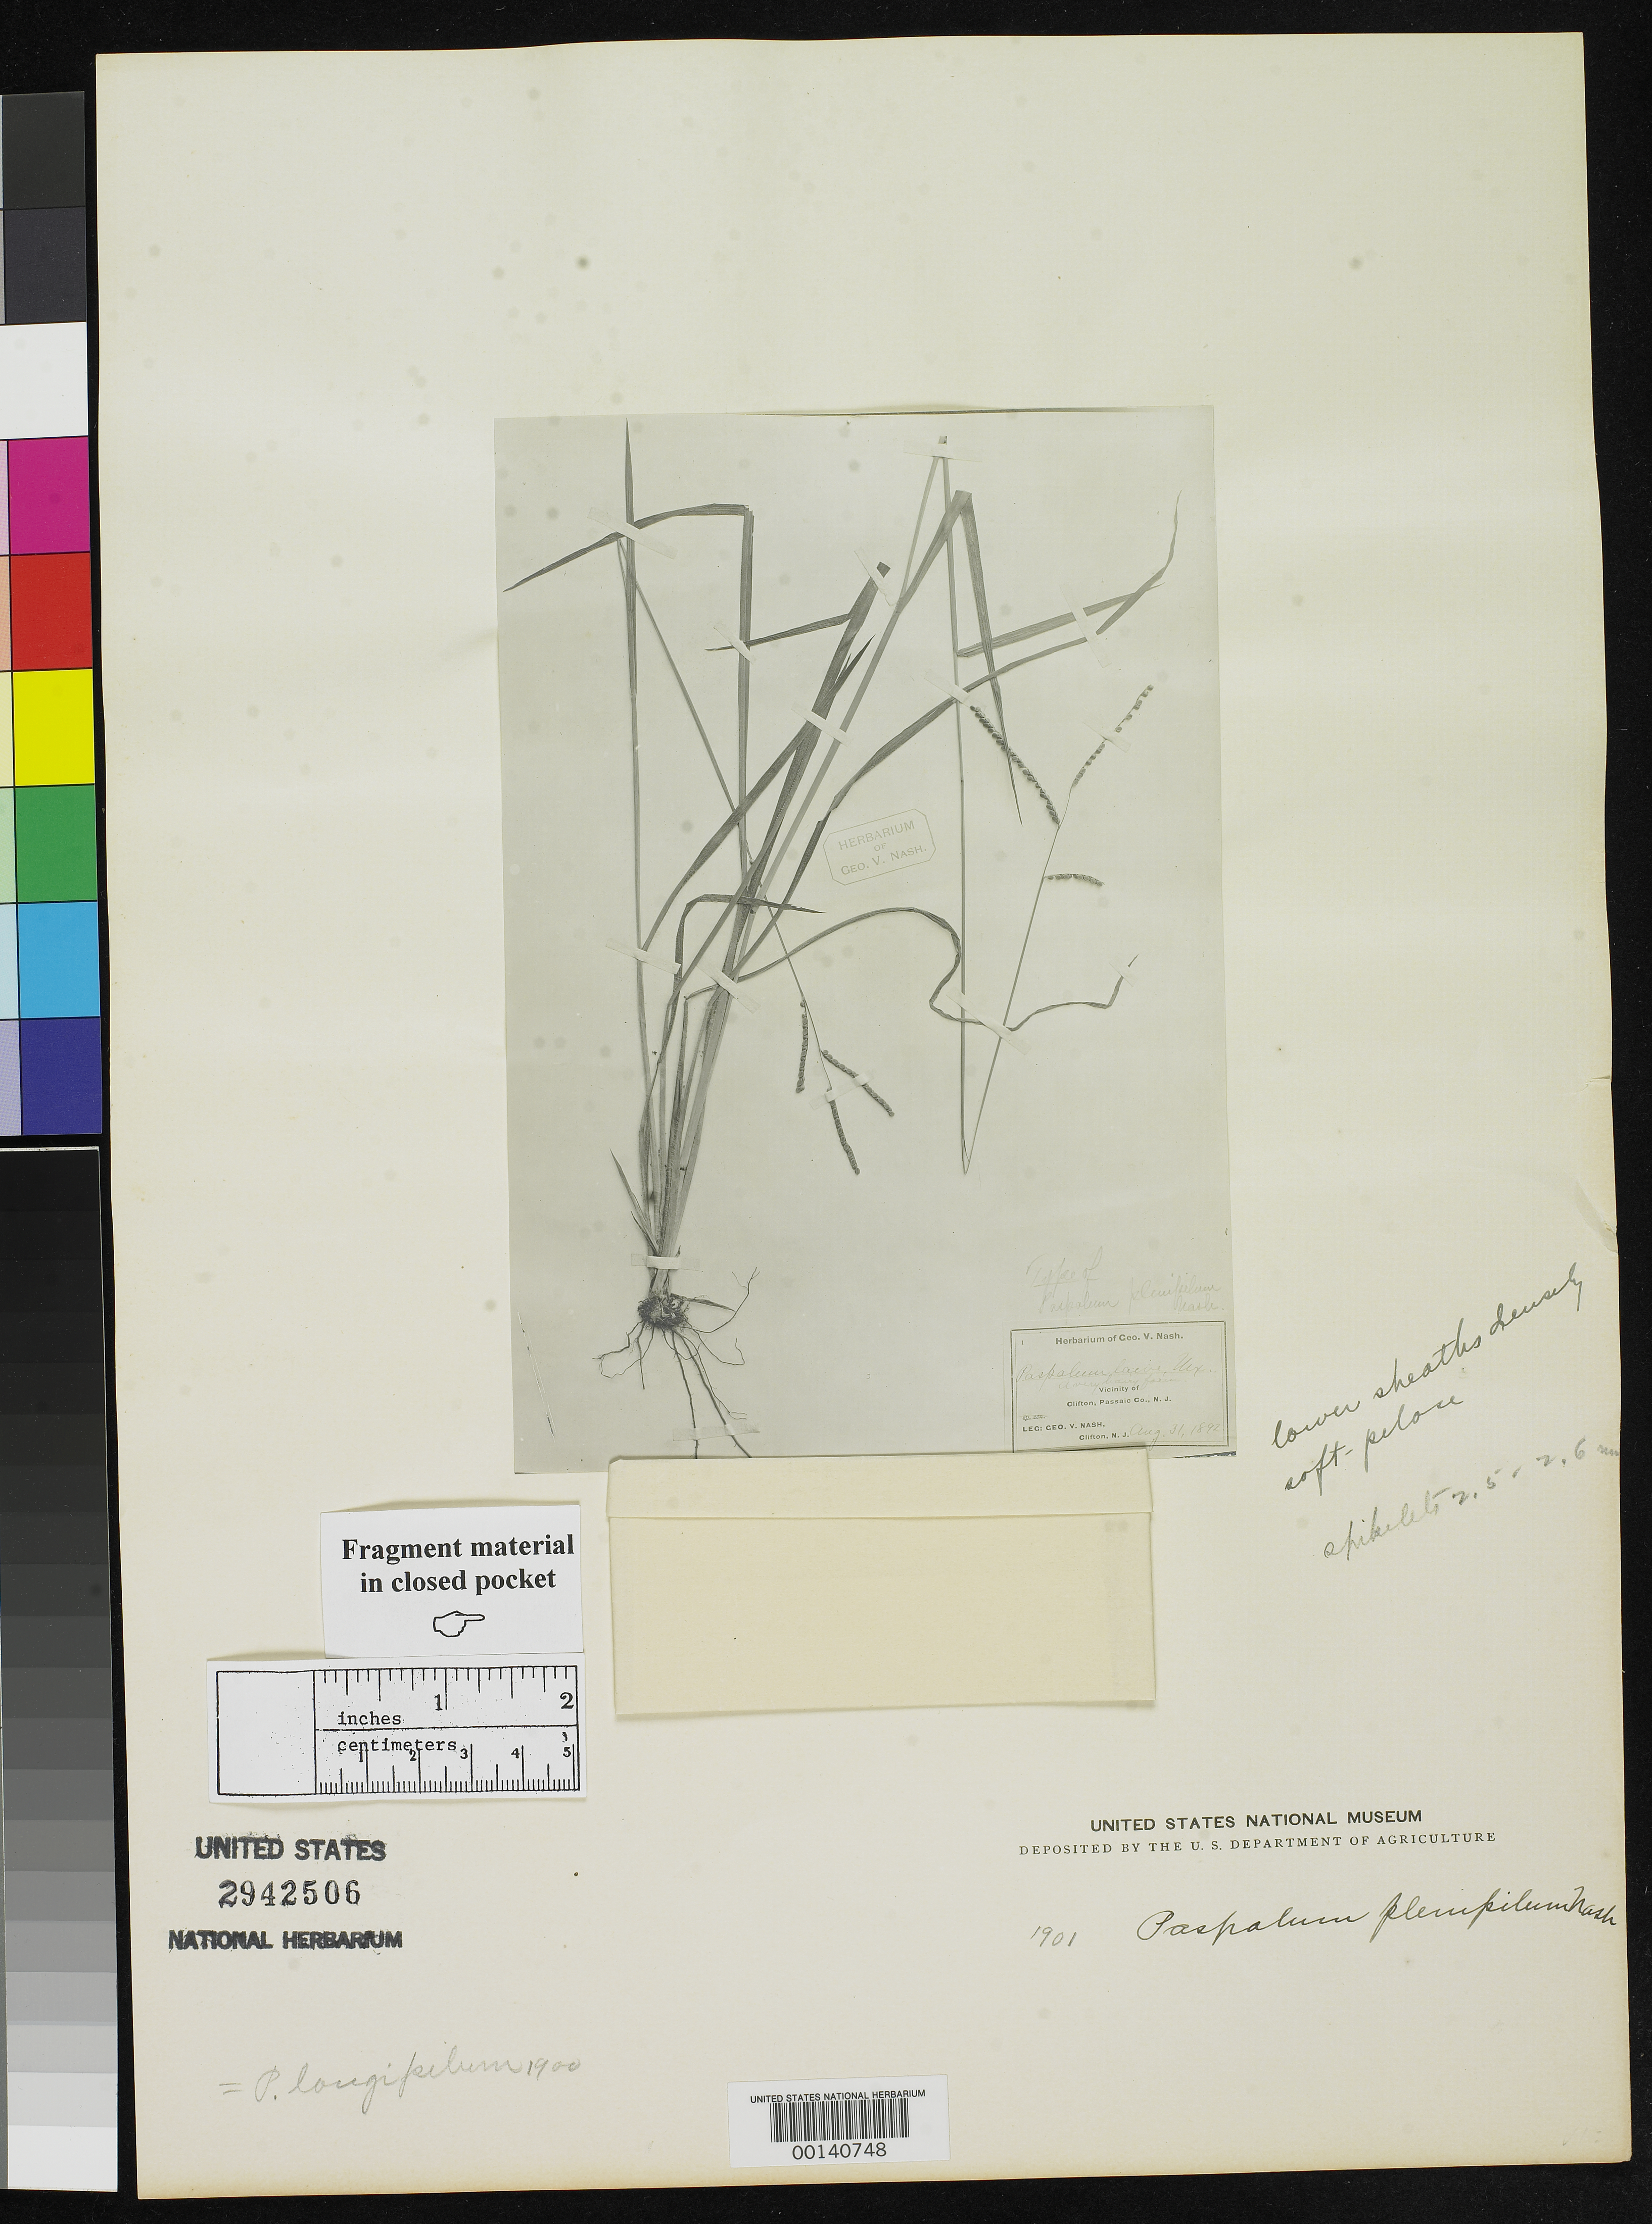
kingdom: Plantae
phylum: Tracheophyta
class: Liliopsida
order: Poales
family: Poaceae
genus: Paspalum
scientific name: Paspalum plenipilum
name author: Nash in Britton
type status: Type Fragment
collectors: G. V. Nash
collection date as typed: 31 Aug 1892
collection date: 1892-08-31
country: United States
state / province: New Jersey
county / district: Passaic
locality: Clifton.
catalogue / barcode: US 2942506